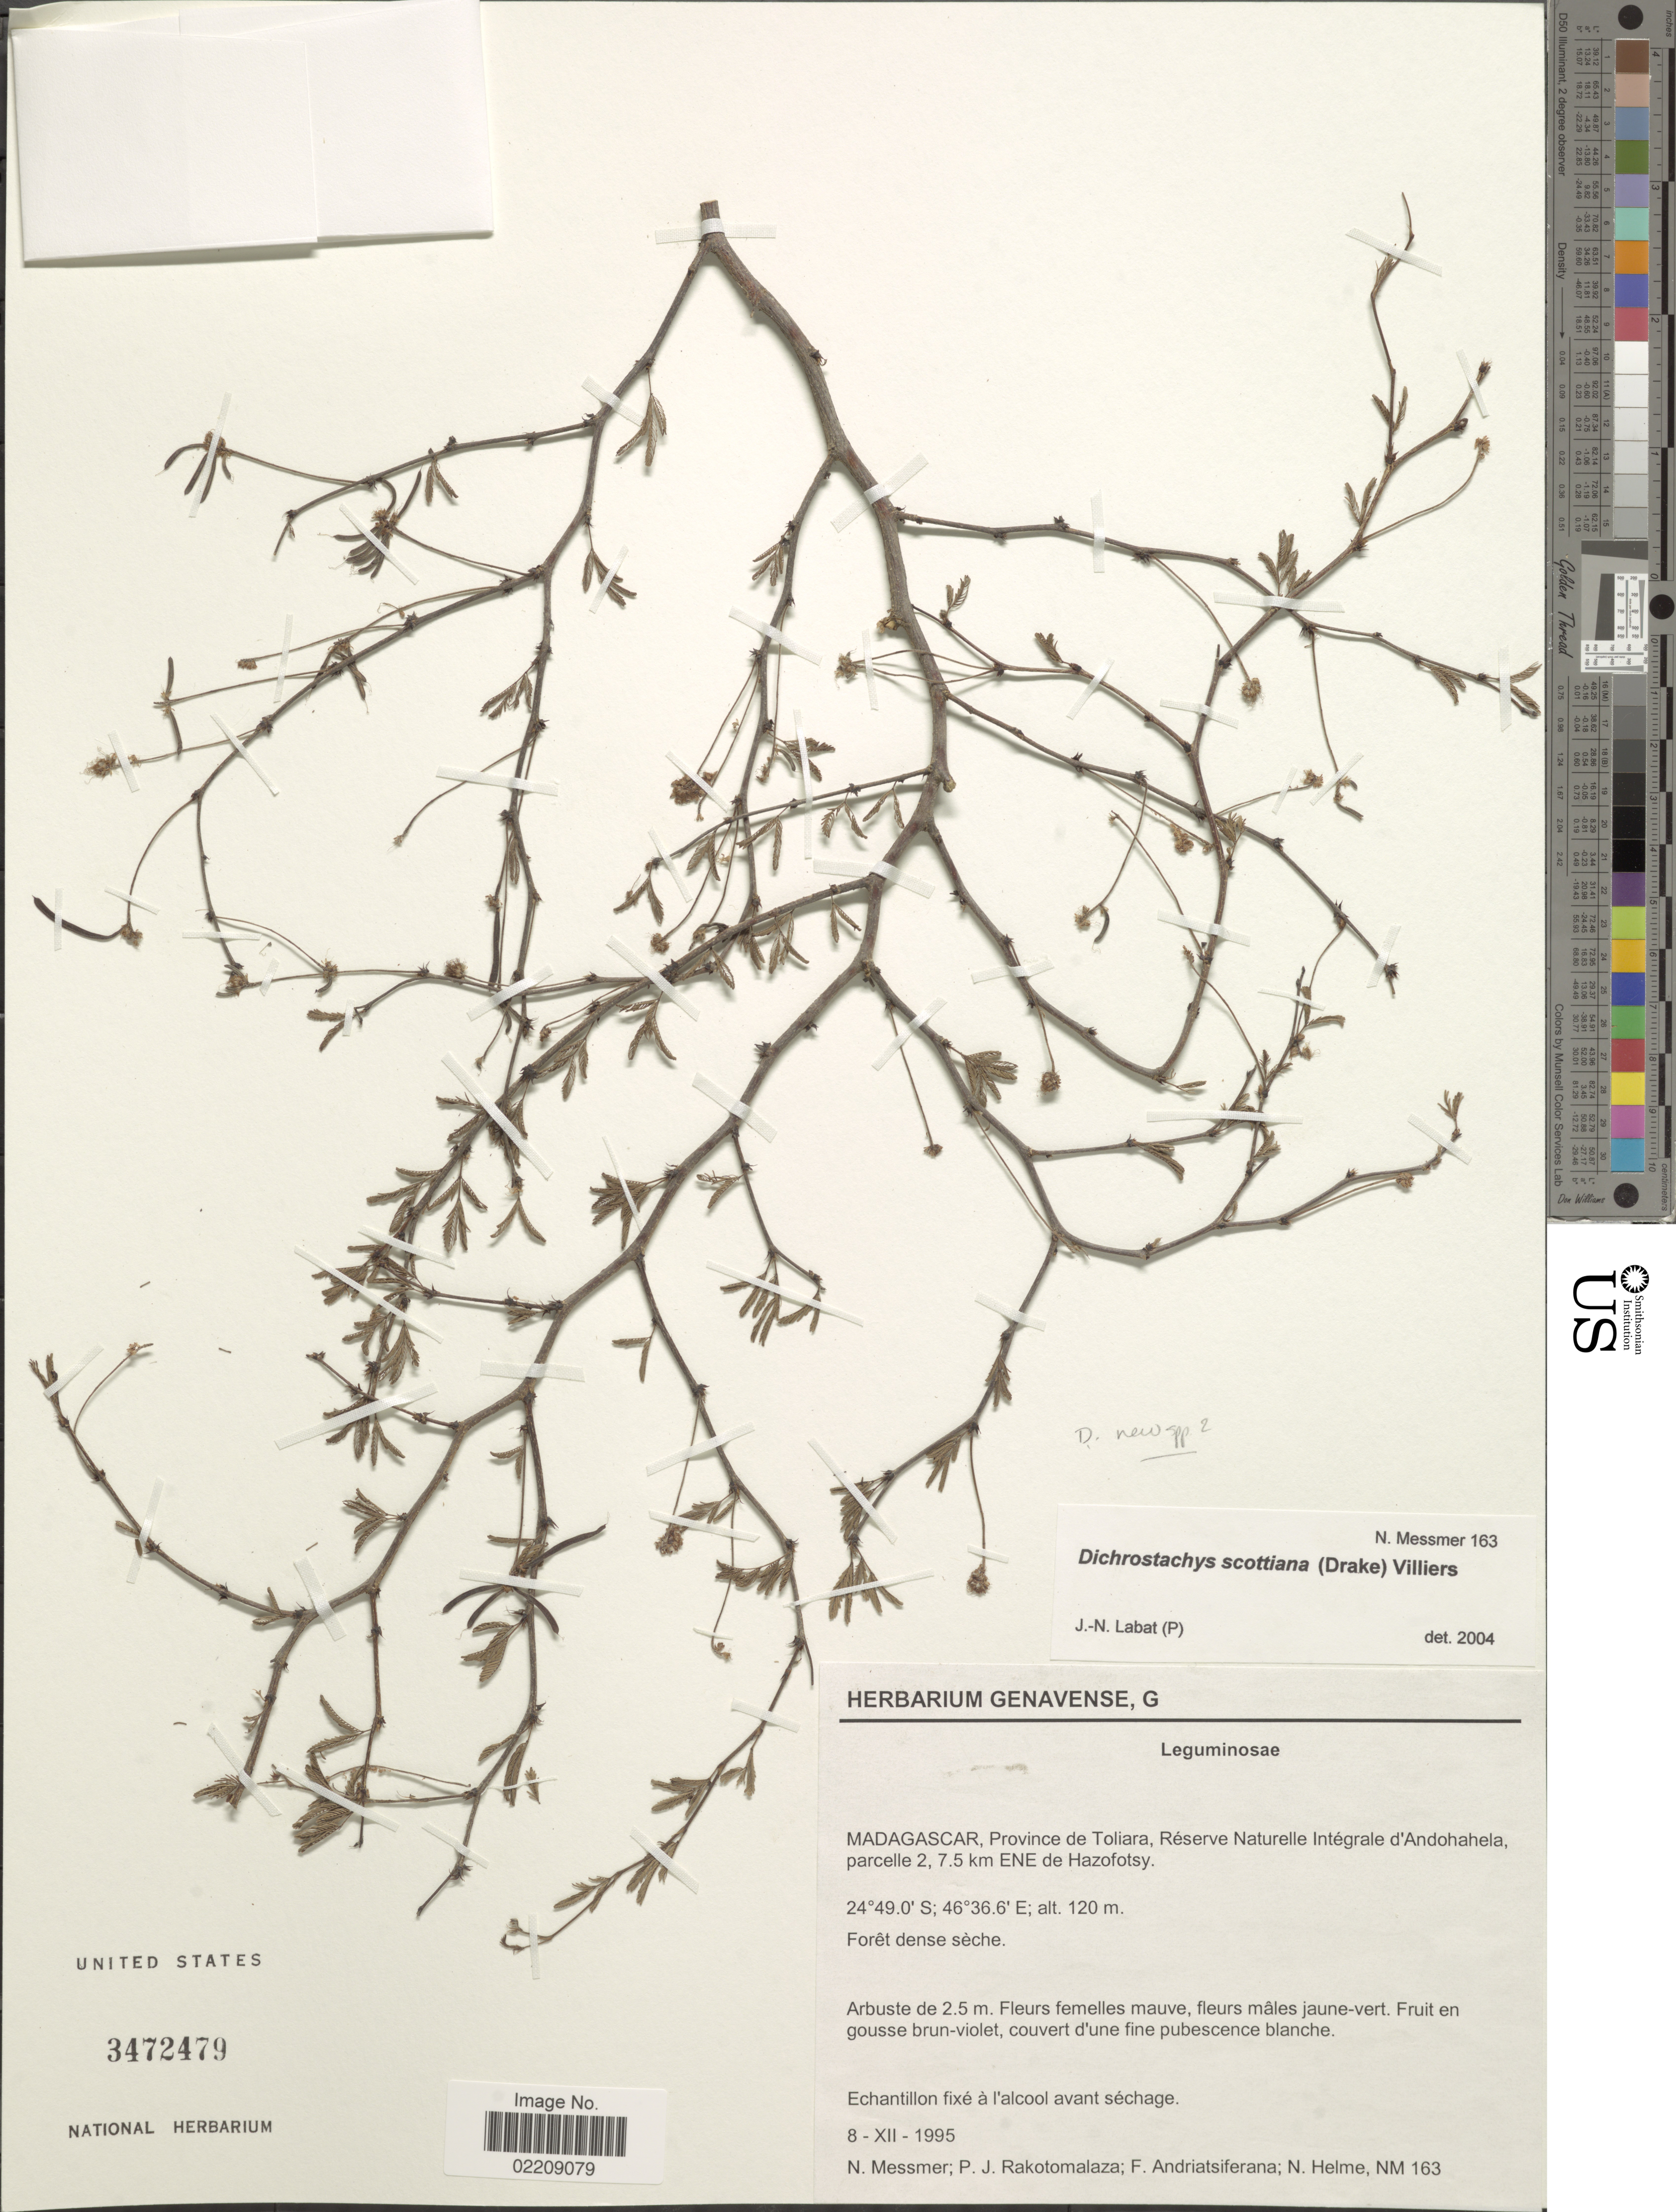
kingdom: Plantae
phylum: Tracheophyta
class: Magnoliopsida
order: Fabales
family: Fabaceae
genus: Dichrostachys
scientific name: Dichrostachys scottiana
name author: (Drake) Villiers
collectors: N. Messmer, P. J. Rakotomalaza, F. Andriatsiferana & N. Helme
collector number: NM 163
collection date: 1995-12-08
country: Madagascar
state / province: Atsimo-Andrefana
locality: Réserve Naturelle Intégrale d'Andohahela, parcelle 2, 7.5 km ENE de Hazofotsy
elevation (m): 120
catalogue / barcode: US 3472479